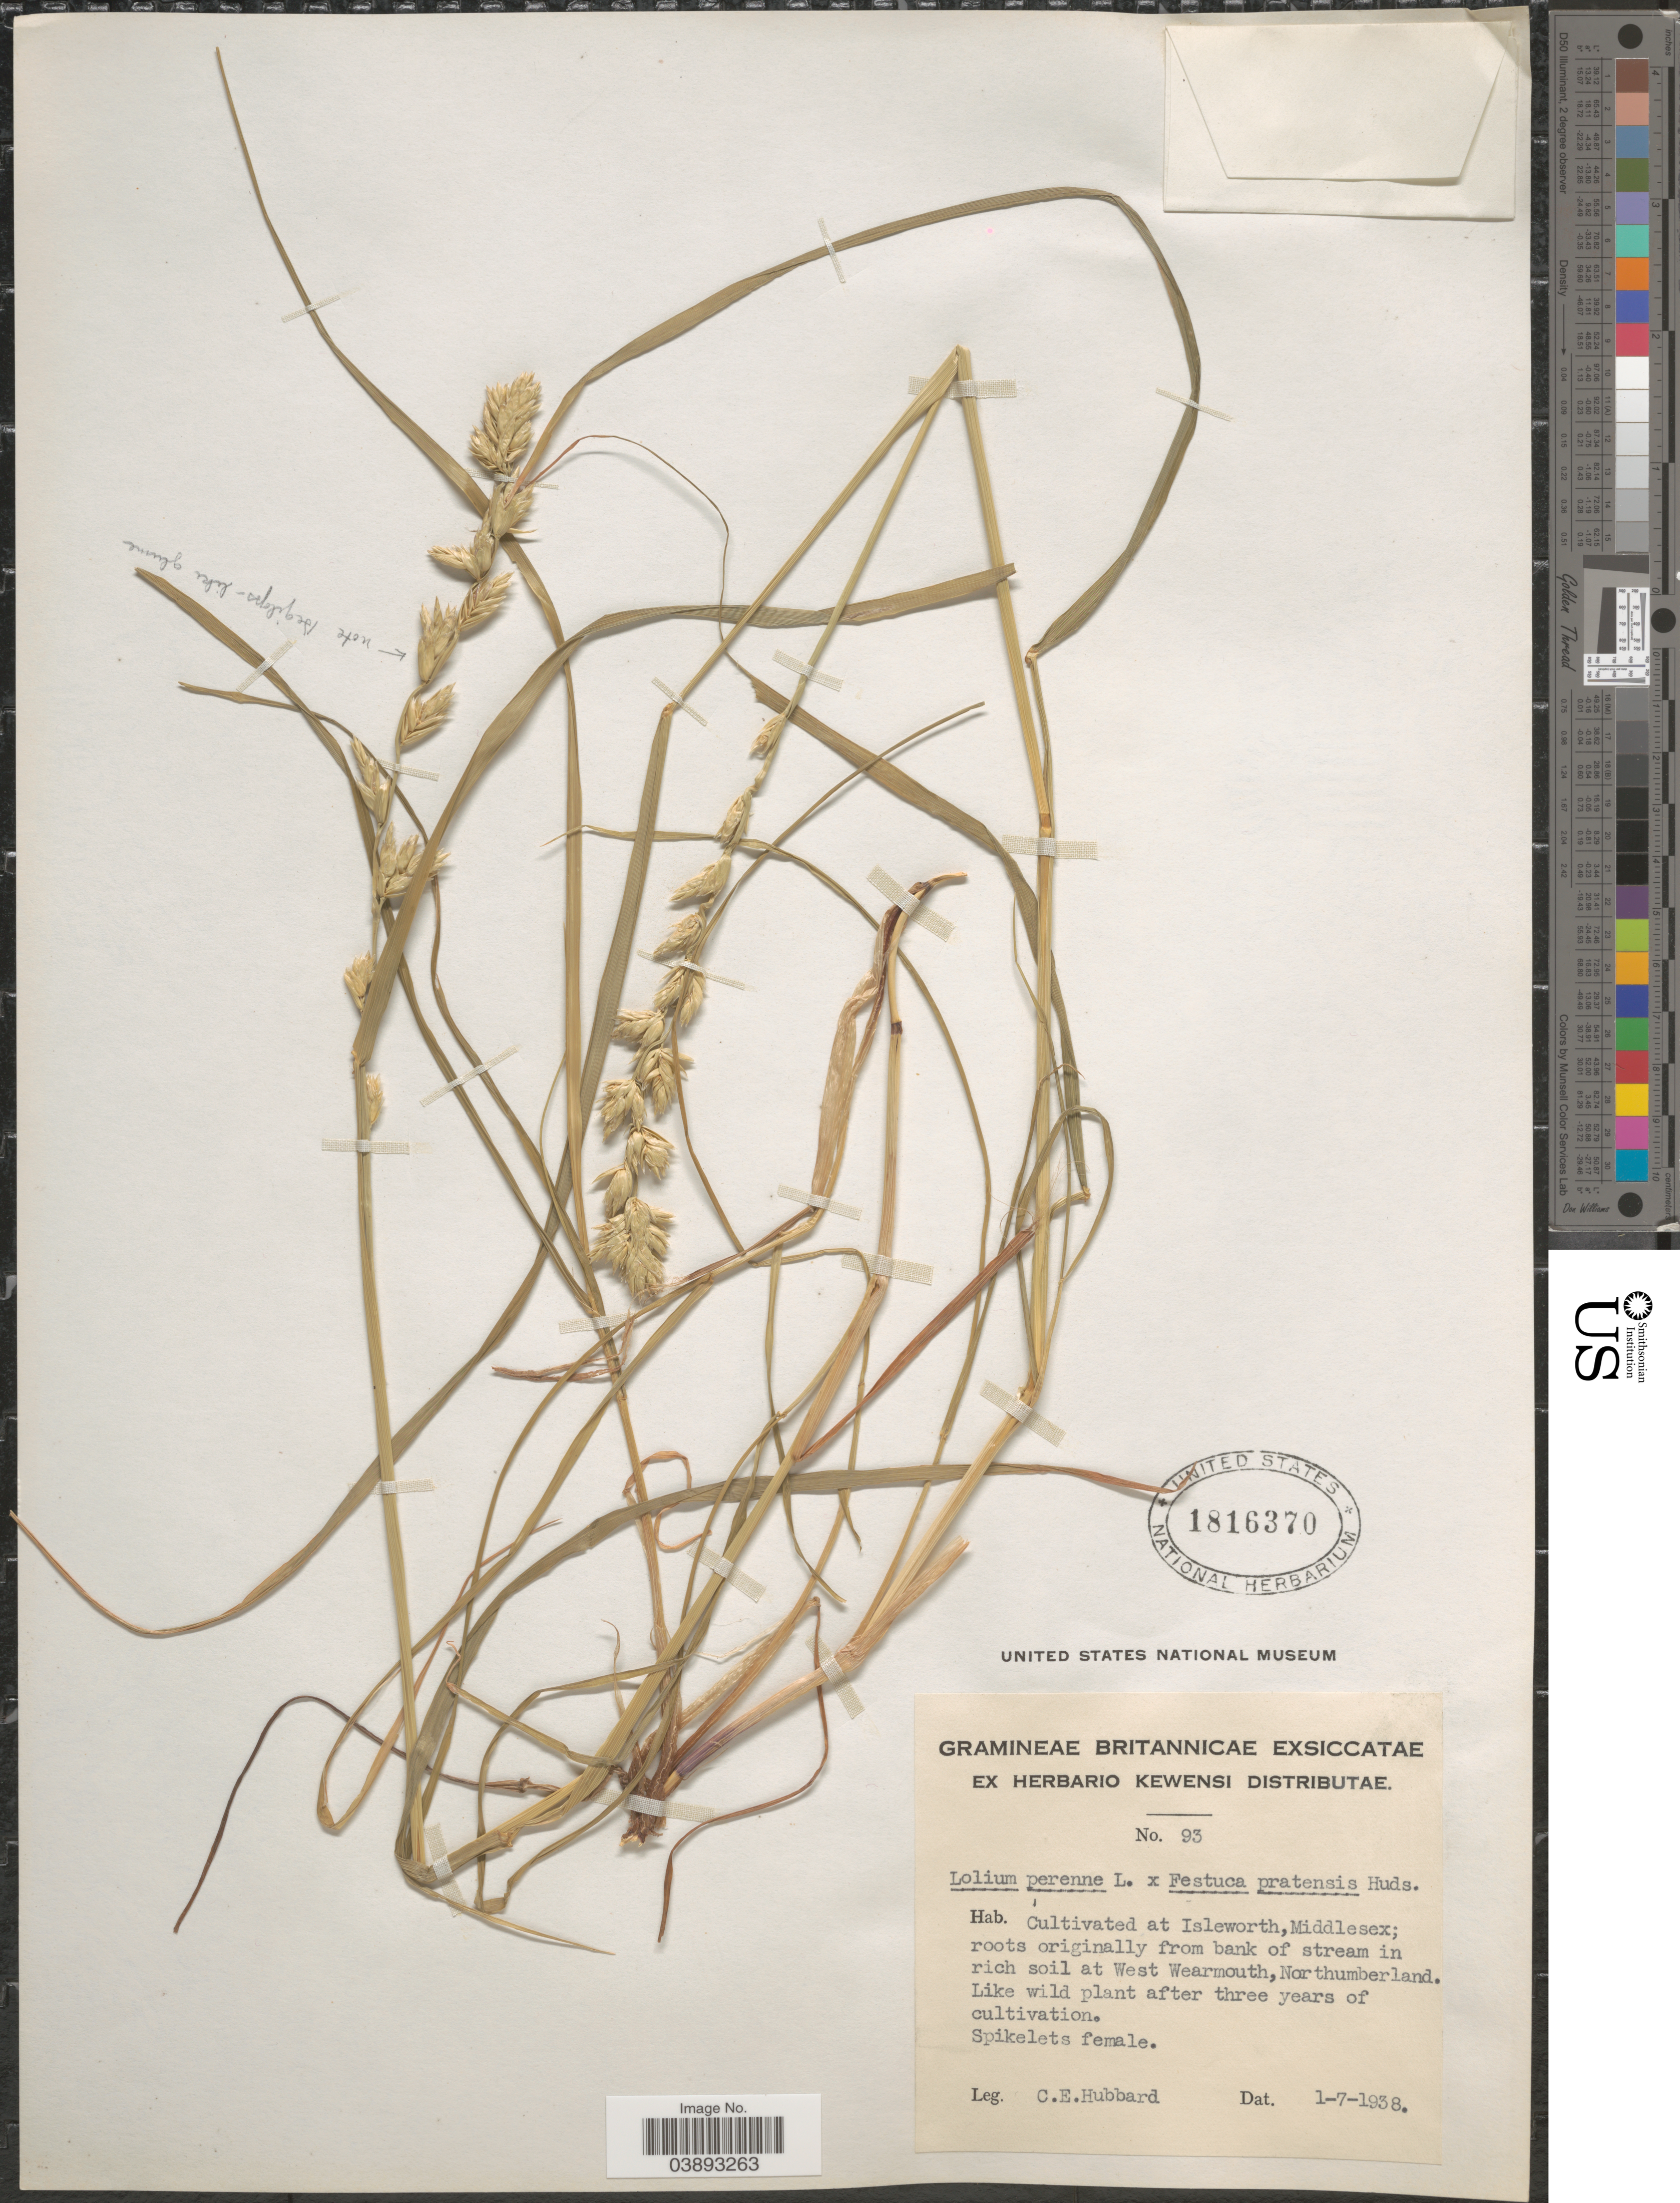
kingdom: Plantae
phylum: Tracheophyta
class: Liliopsida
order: Poales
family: Poaceae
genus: Lolium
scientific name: Lolium perenne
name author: L.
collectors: C. E. Hubbard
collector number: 93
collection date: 1938-07-01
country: United Kingdom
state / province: England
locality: Isleworth, Middlesex.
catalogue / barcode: US 1816370